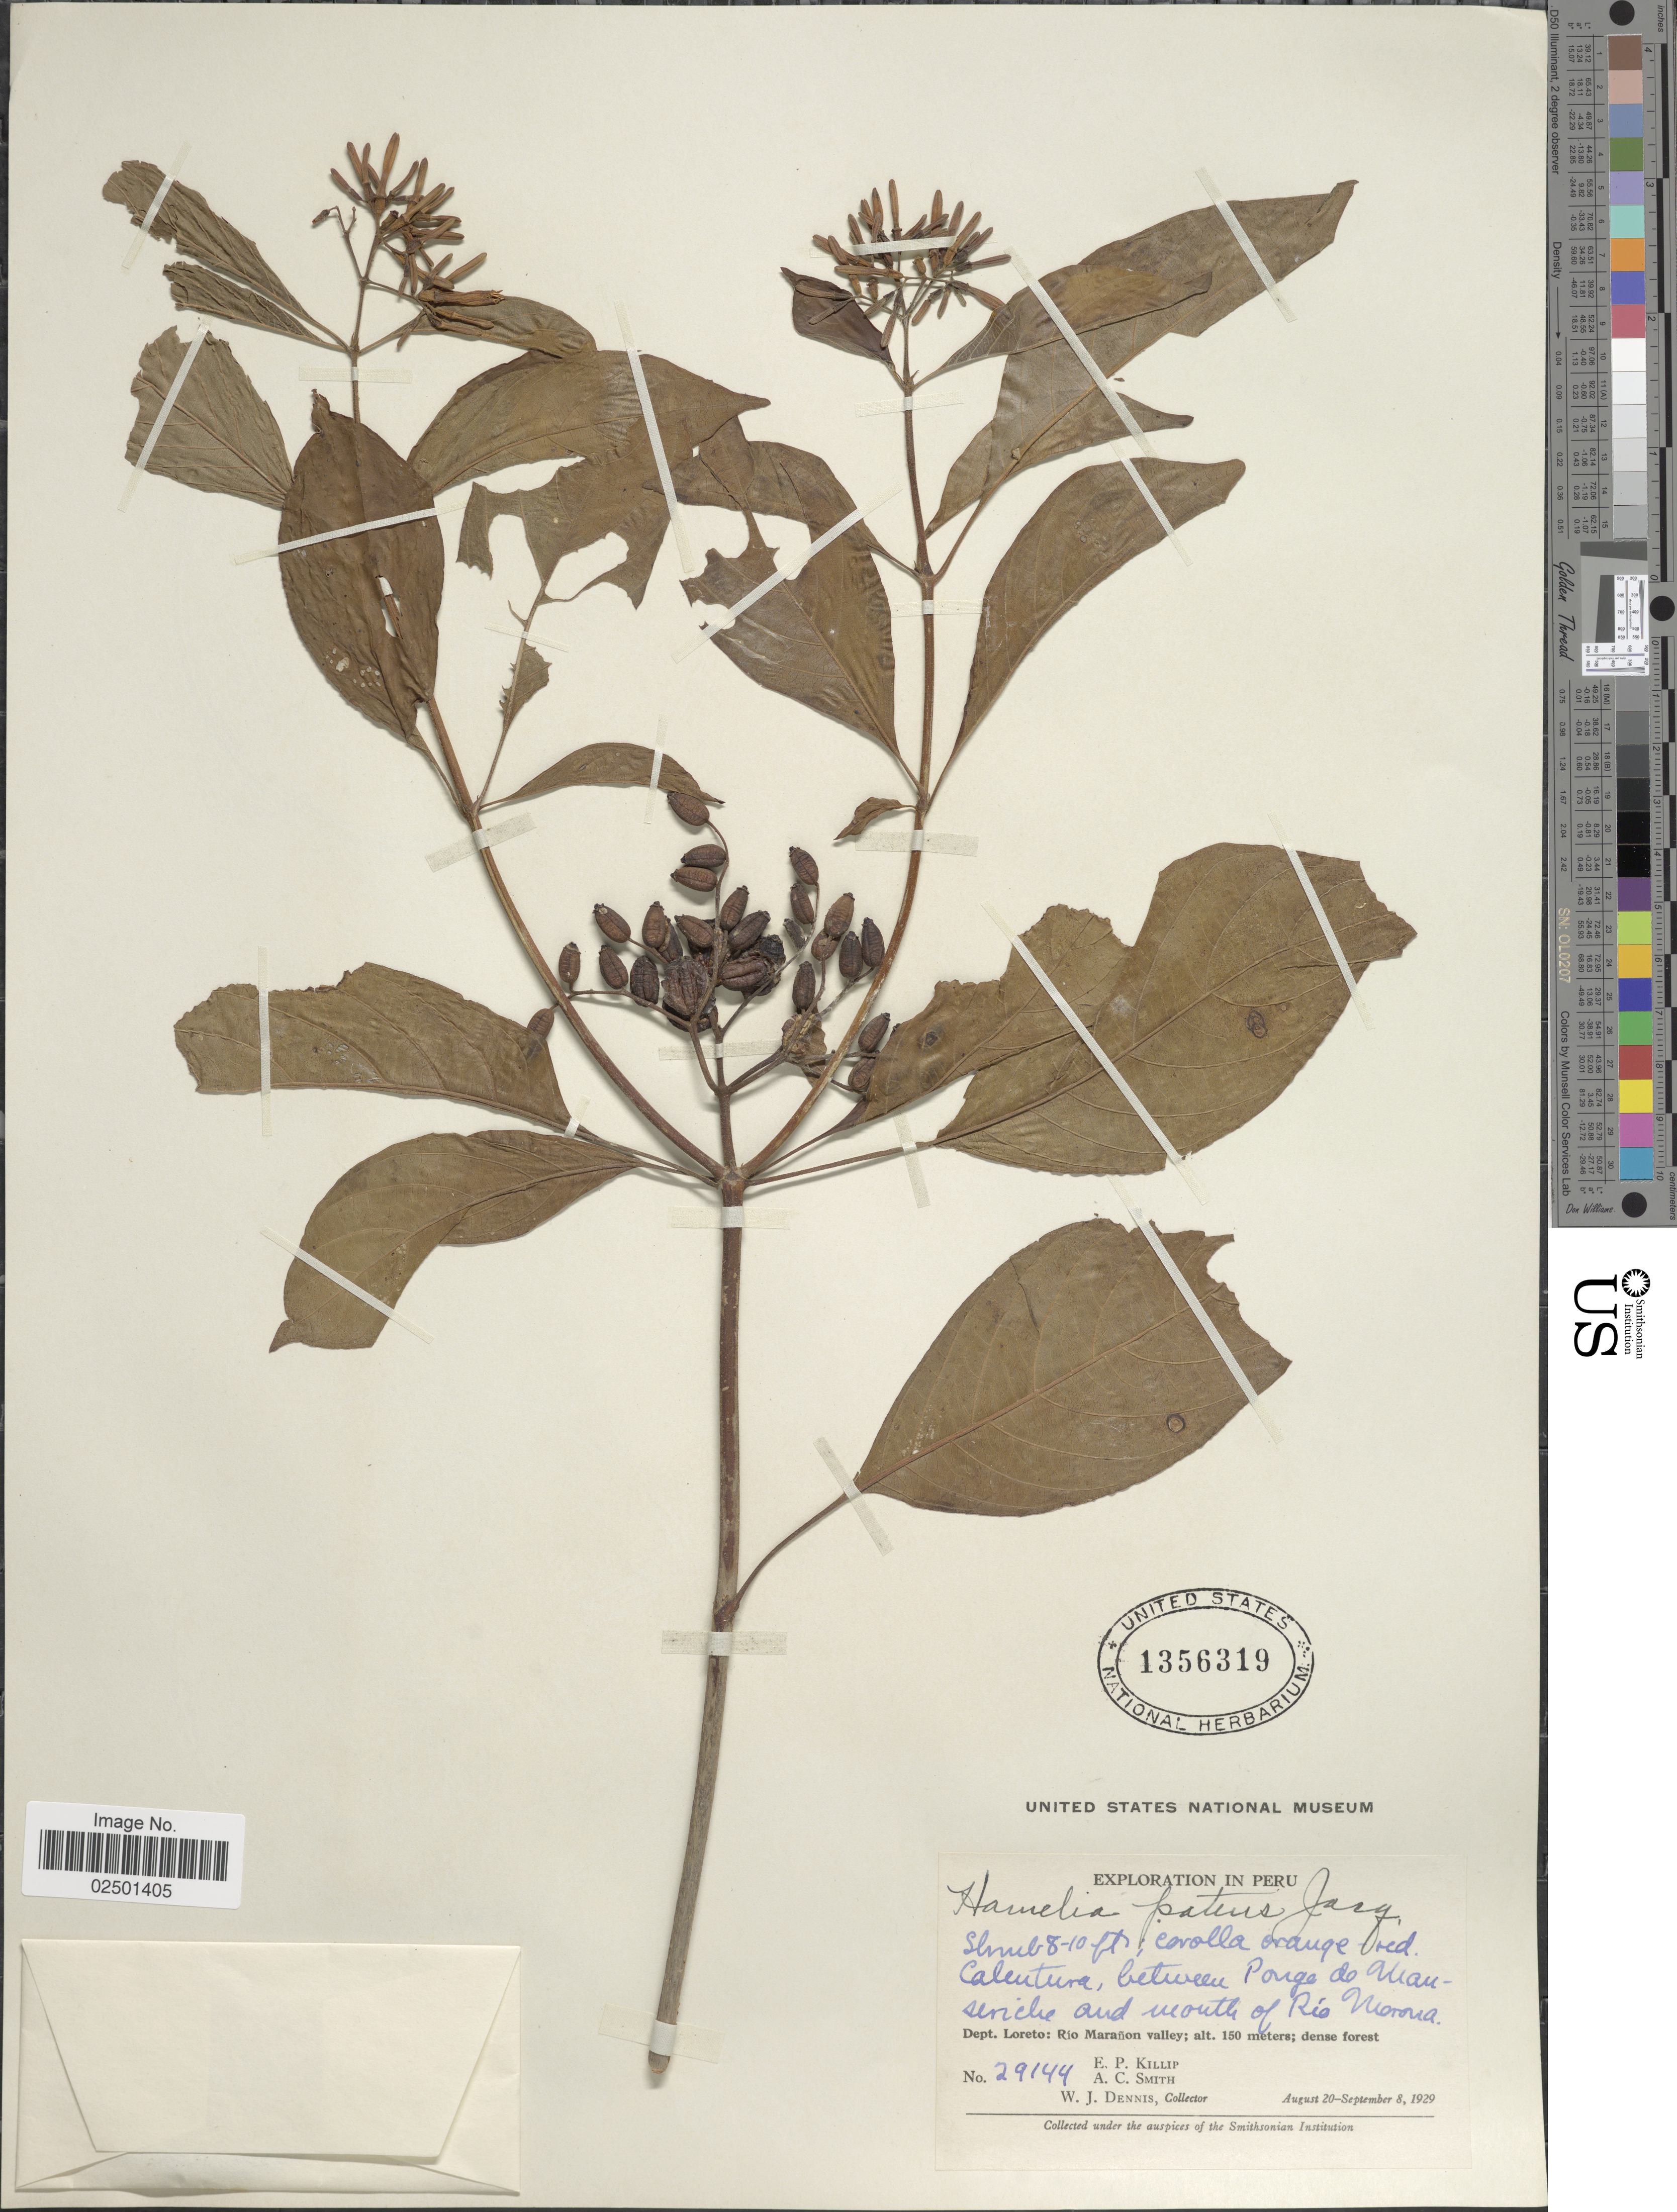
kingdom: Plantae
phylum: Tracheophyta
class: Magnoliopsida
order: Gentianales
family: Rubiaceae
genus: Hamelia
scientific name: Hamelia patens var. patens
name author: Jacq.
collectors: E. P. Killip & A. C. Smith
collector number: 29144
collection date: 1929-08-20/1929-09-08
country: Peru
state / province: Loreto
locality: Calentura, between Pongo de Mansteriche and north of Rio Morona, Rio Marañon valley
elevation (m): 150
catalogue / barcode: US 1356319